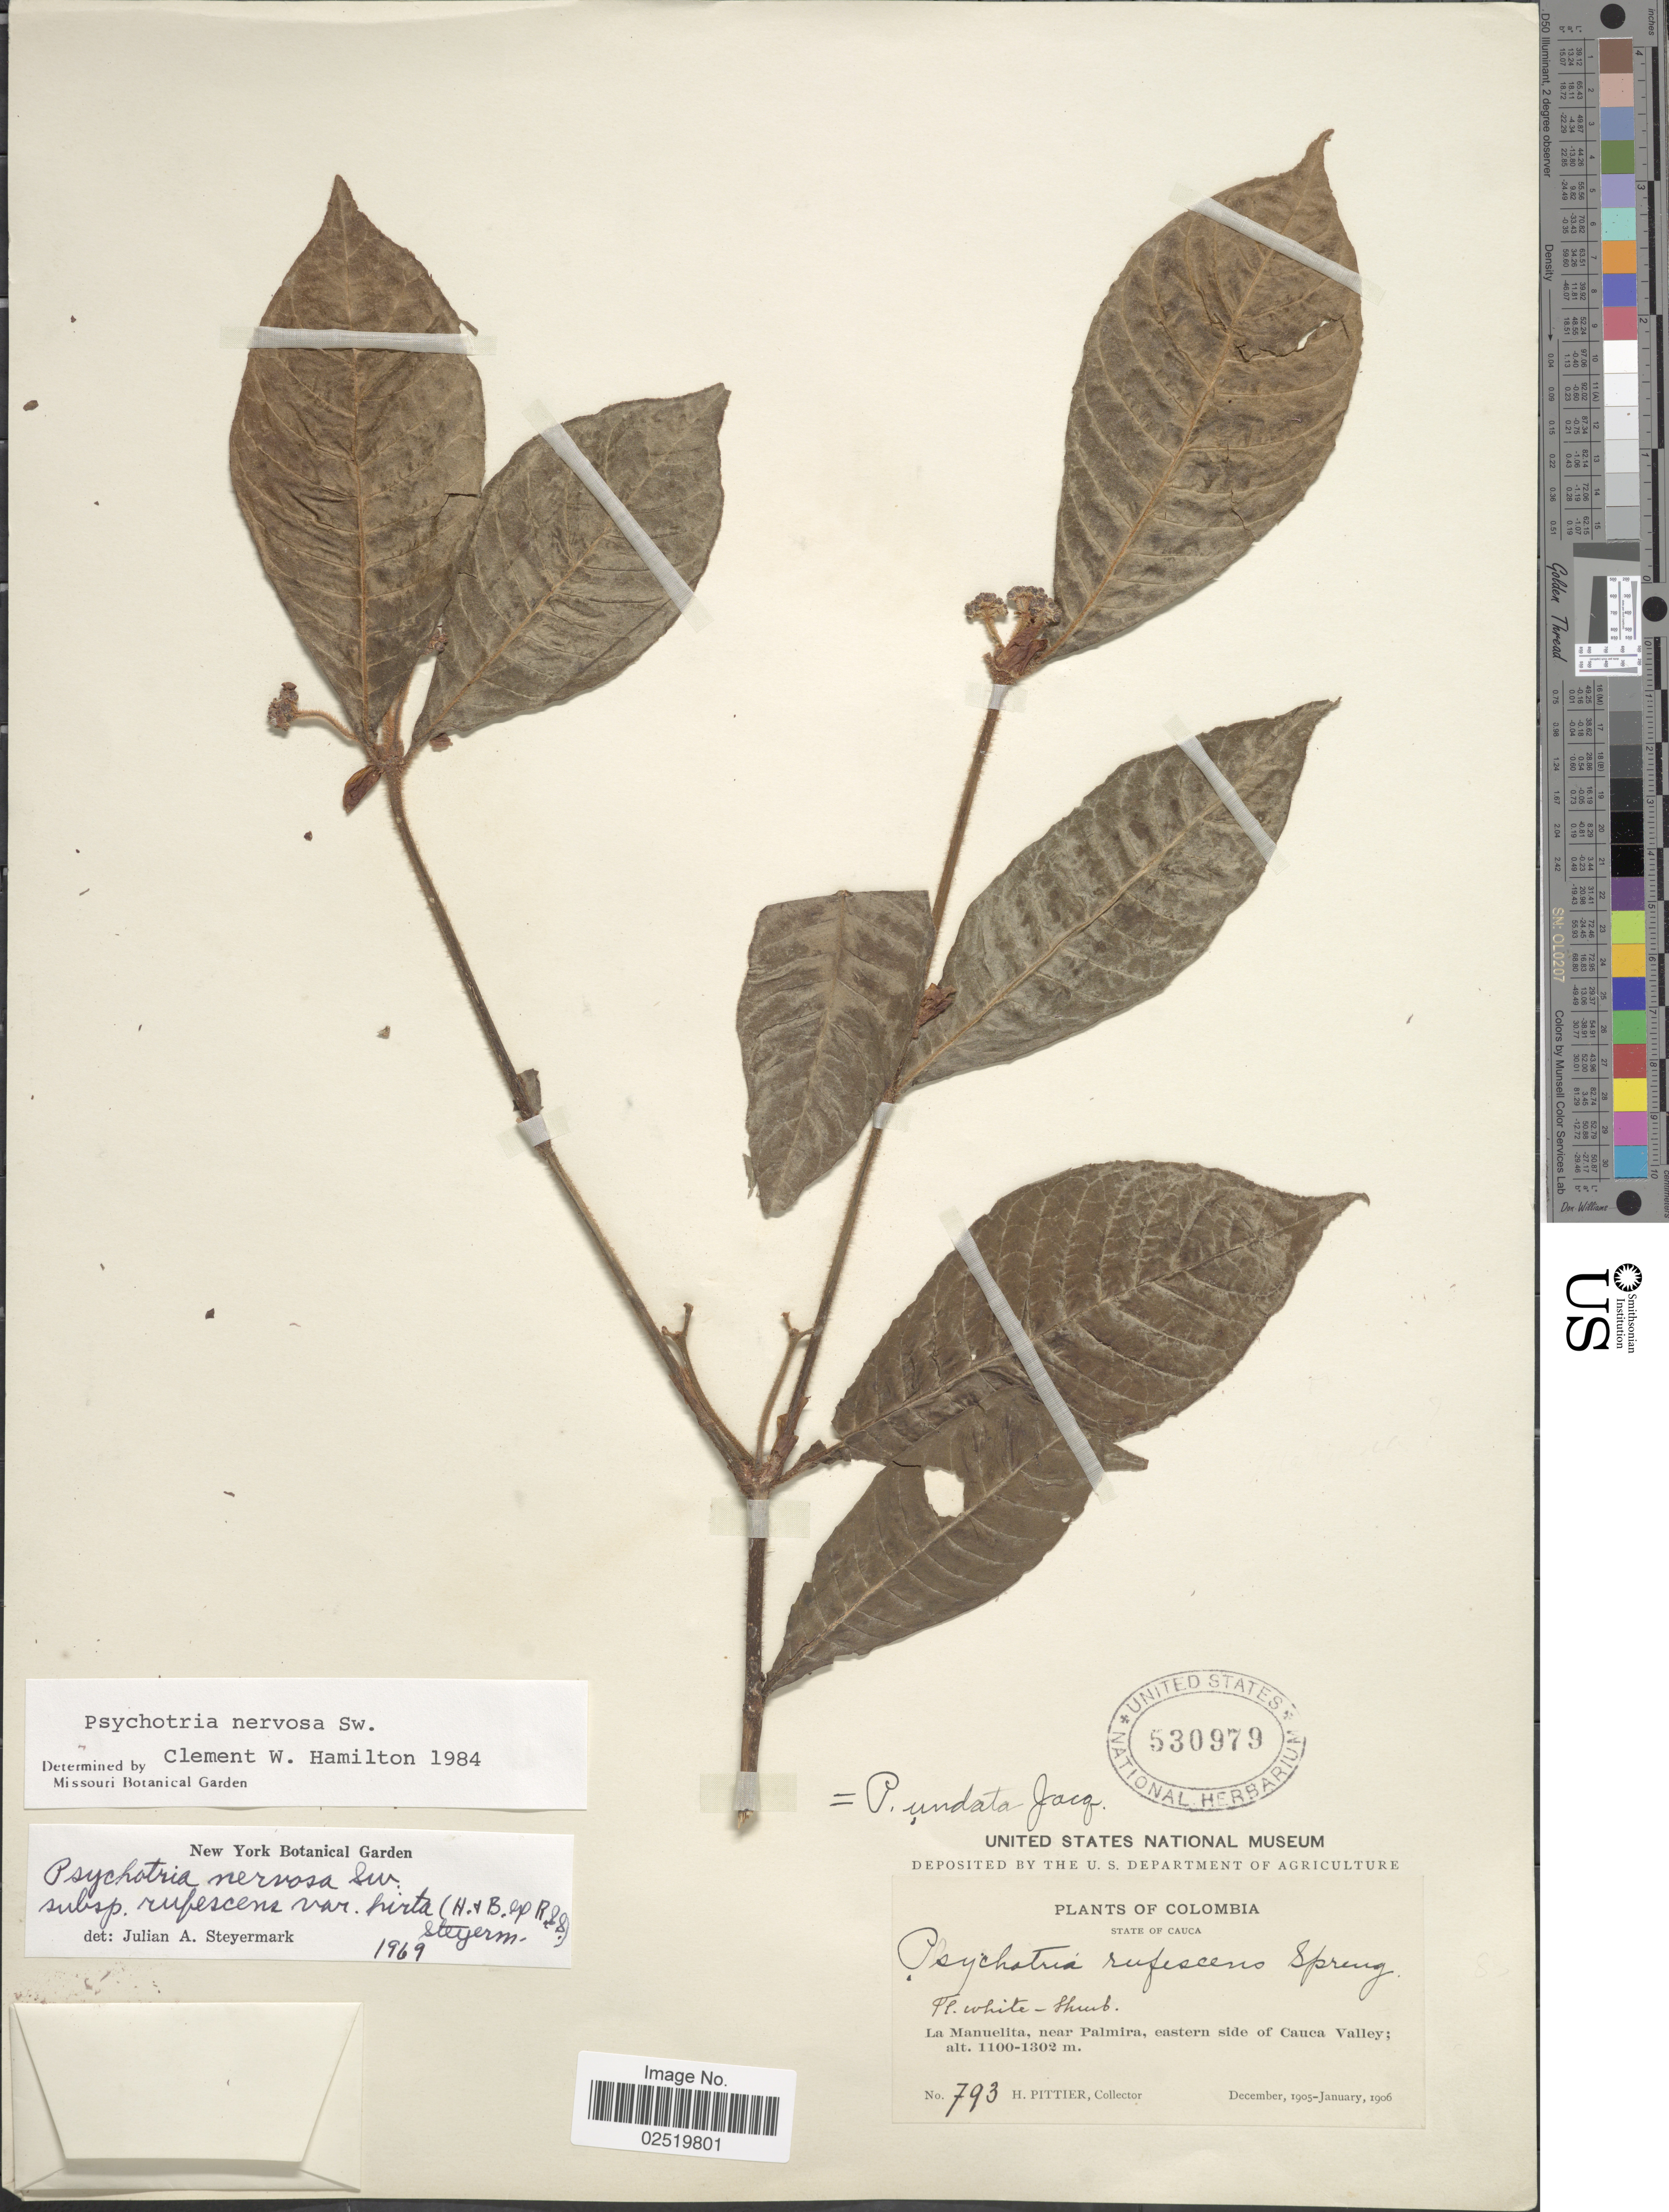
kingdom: Plantae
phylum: Tracheophyta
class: Magnoliopsida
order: Gentianales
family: Rubiaceae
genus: Psychotria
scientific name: Psychotria nervosa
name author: Sw.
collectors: H. F. Pittier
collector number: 7930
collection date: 1905-12/1906-01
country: Colombia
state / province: Cauca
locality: La Manuelita, near Palmira, eastern side of Cauca Valley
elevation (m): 1100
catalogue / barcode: US 530979